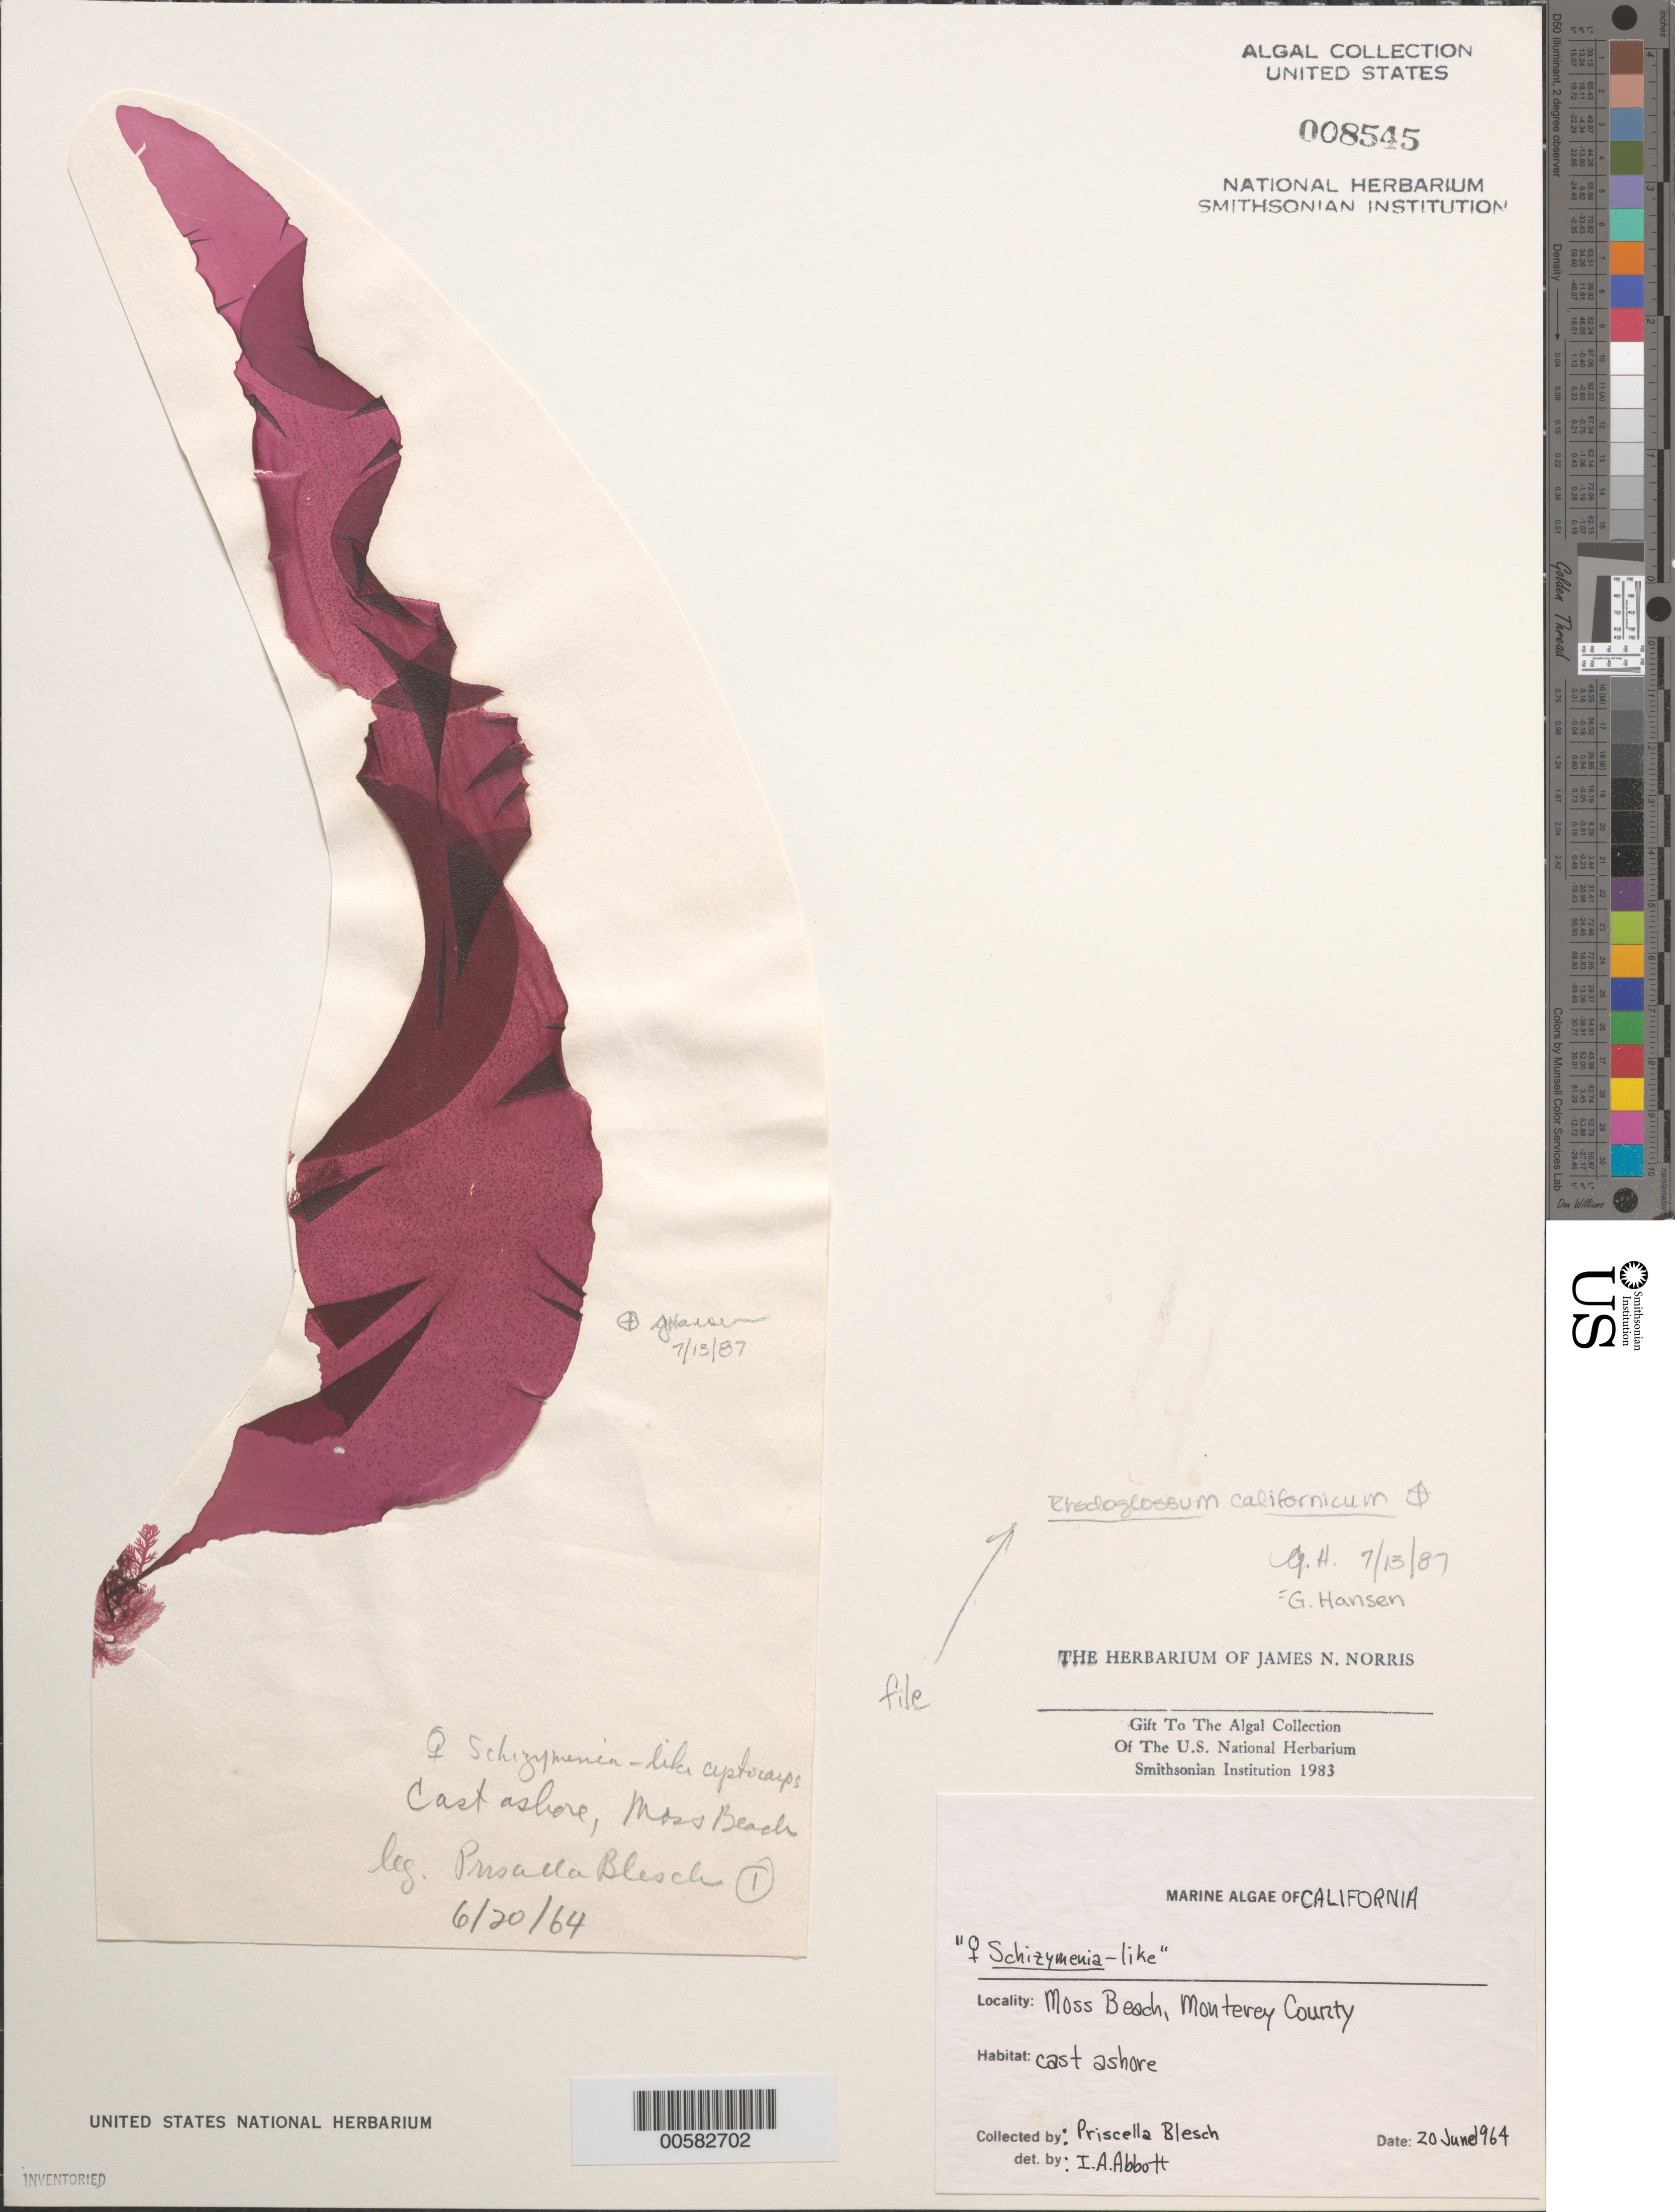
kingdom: Plantae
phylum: Rhodophyta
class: Florideophyceae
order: Gigartinales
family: Gigartinaceae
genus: Mazzaella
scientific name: Mazzaella californica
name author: (J. Agardh) G. De Toni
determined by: Algae name updating Project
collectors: P. Blesch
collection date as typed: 20 Jun 1964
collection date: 1964-06-20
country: United States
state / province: California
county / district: Monterey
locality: Moss Beach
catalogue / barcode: US 8545